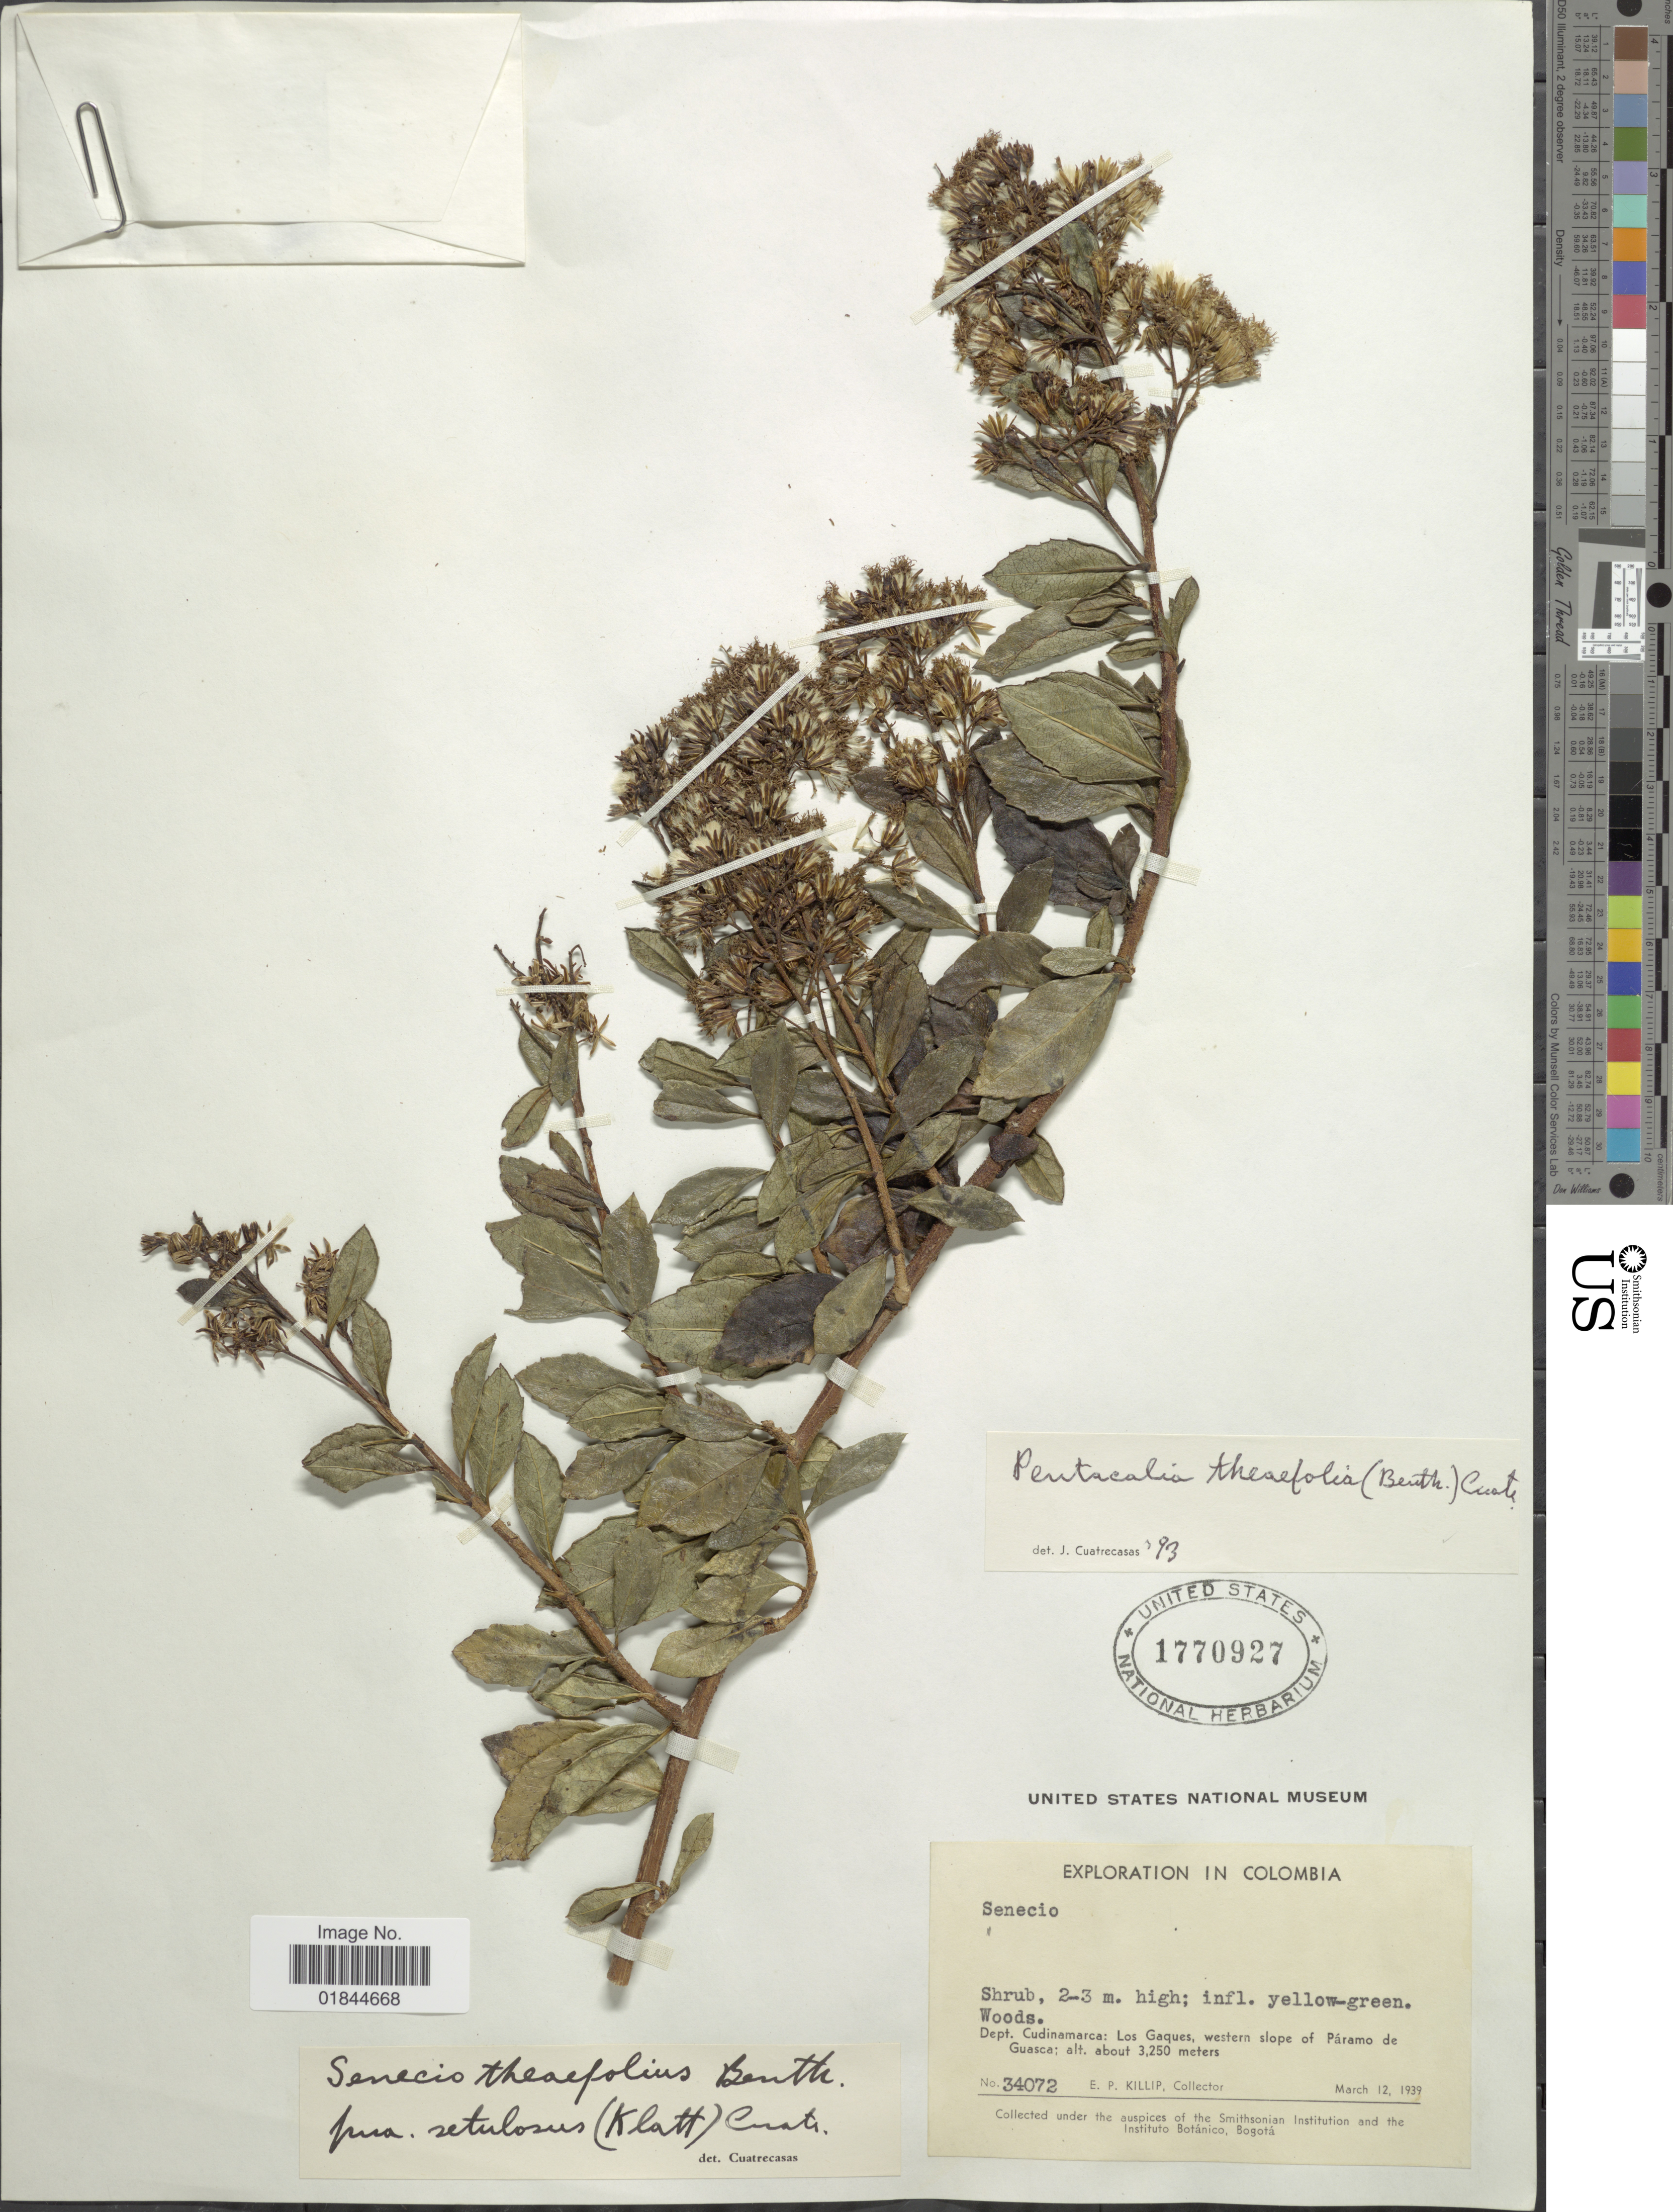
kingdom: Plantae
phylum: Tracheophyta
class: Magnoliopsida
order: Asterales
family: Asteraceae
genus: Pentacalia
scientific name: Pentacalia theifolia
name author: (Benth.) Cuatrec.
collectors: E. P. Killip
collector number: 34072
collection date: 1939-03-12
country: Colombia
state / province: Cundinamarca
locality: Los Gaques, western slope of Paramo de Guasca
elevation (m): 3250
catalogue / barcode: US 1770927